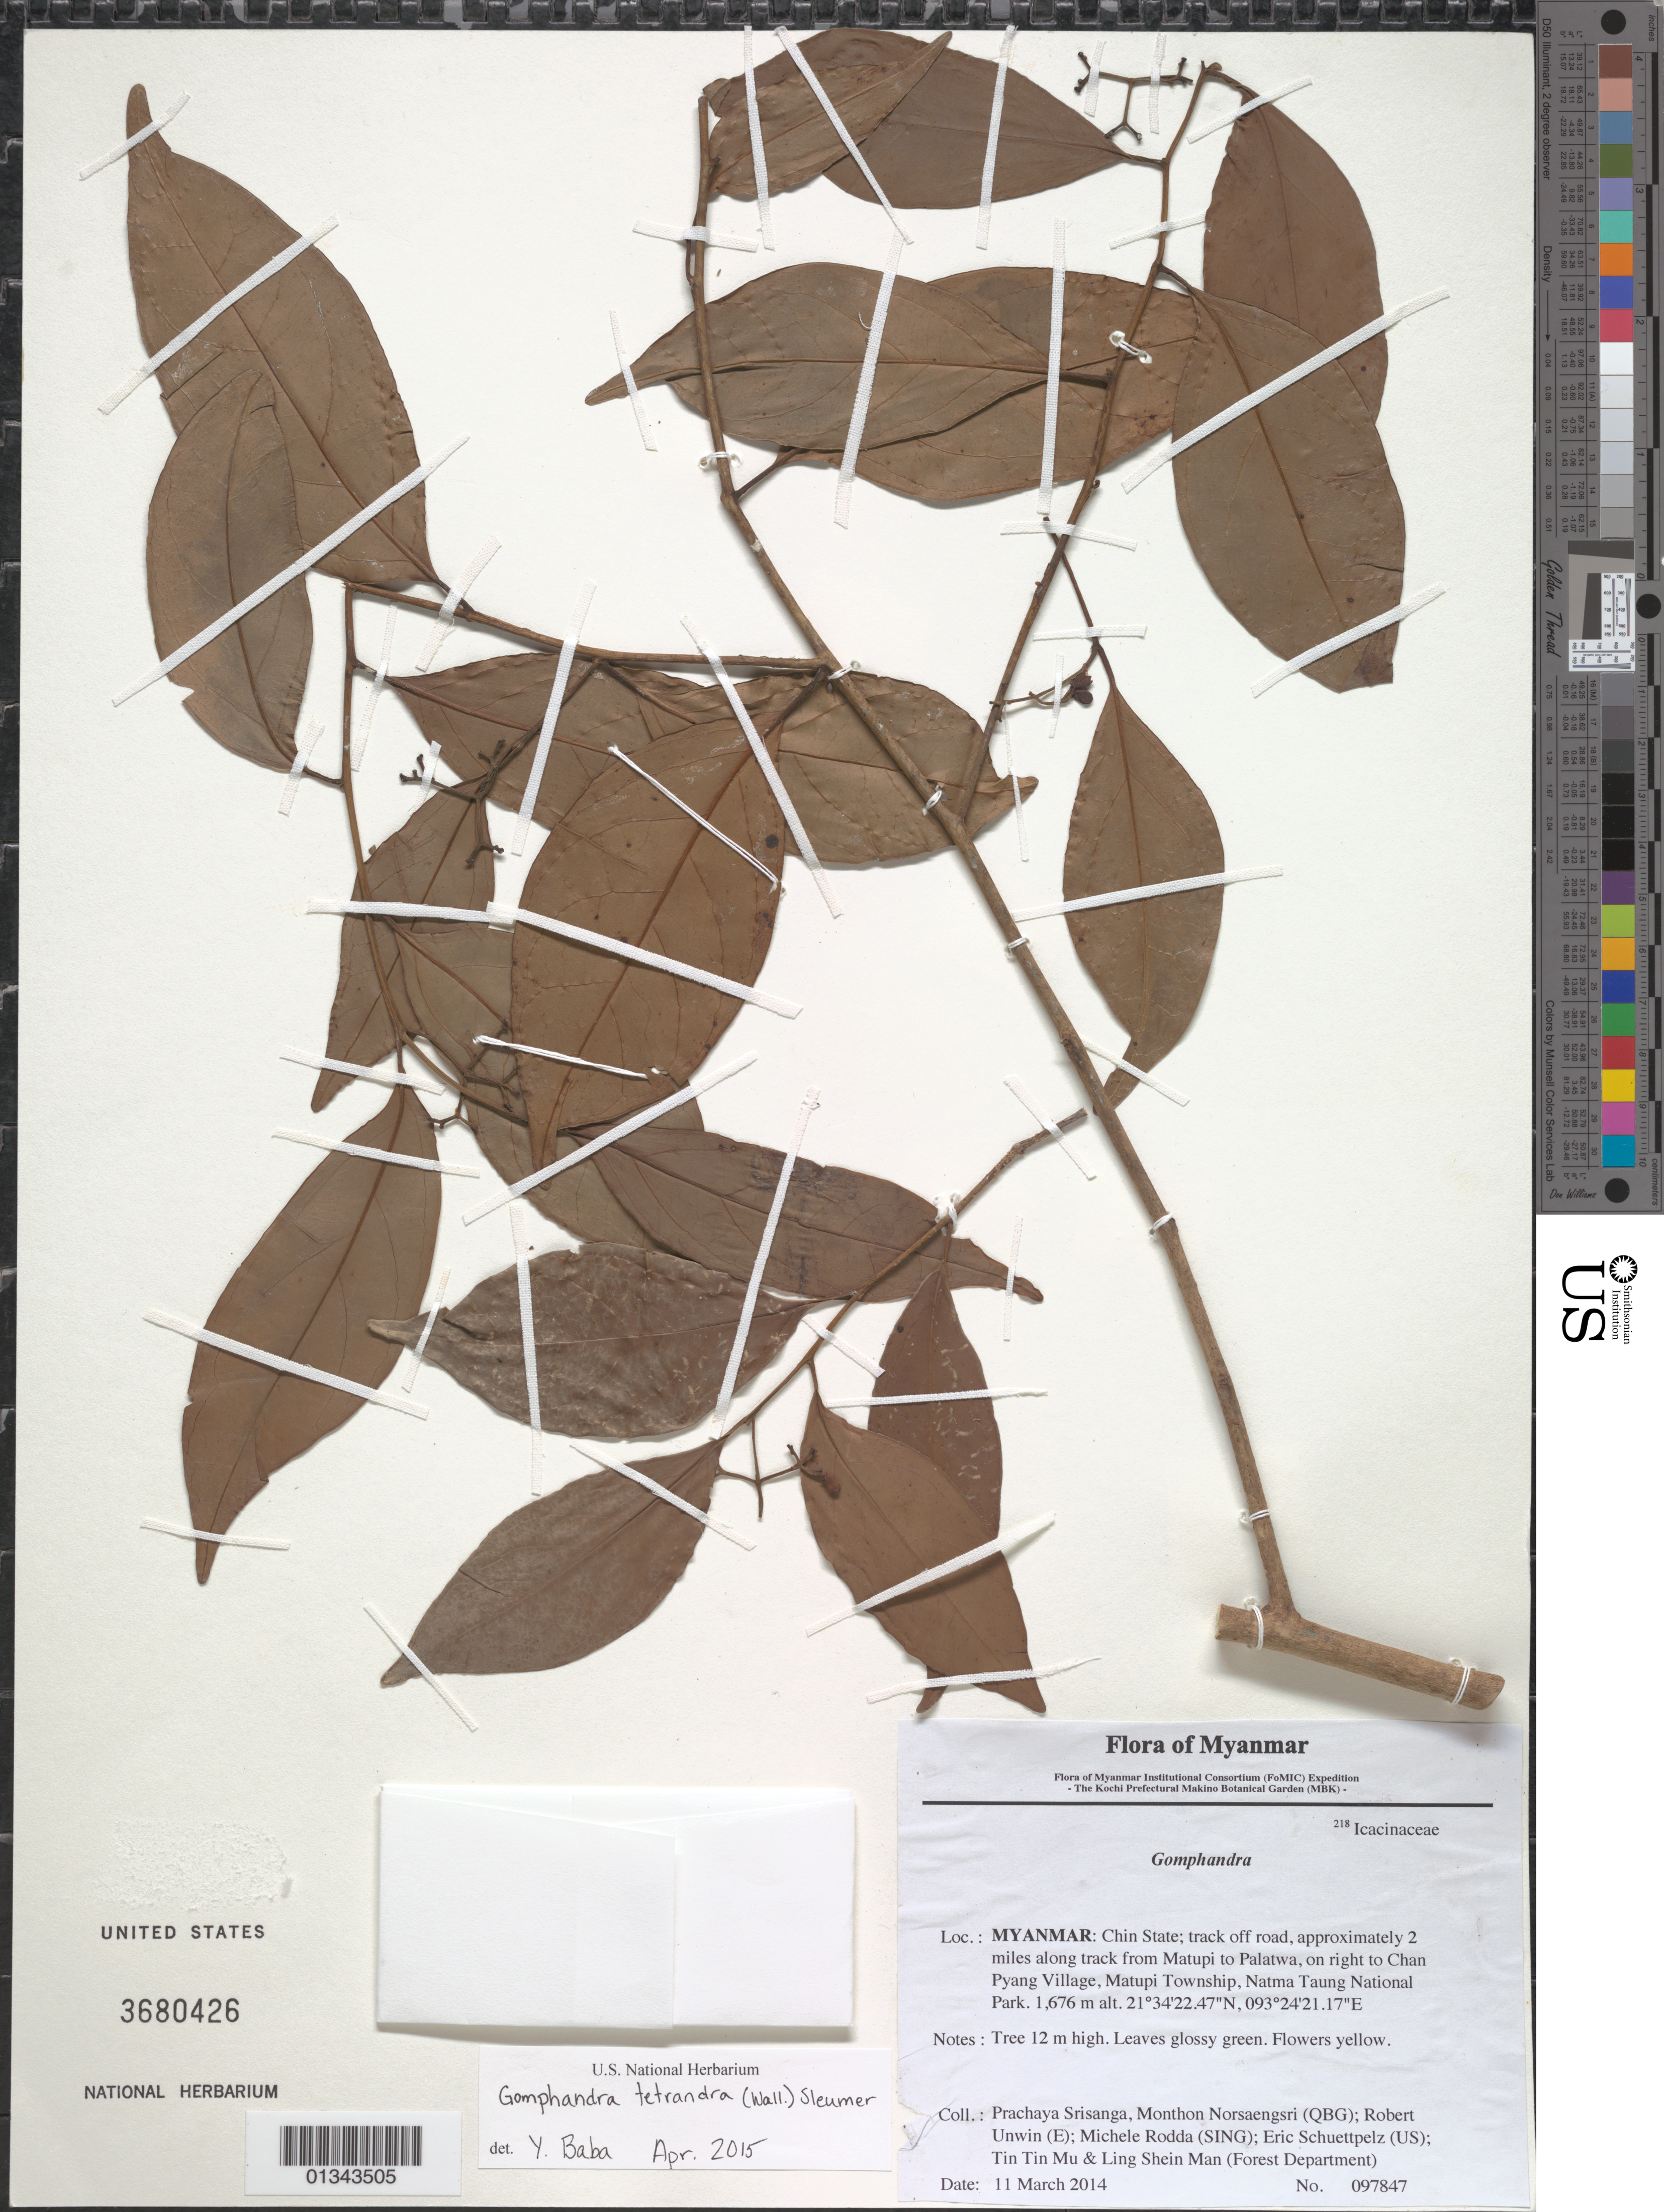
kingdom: Plantae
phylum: Tracheophyta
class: Magnoliopsida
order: Cardiopteridales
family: Stemonuraceae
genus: Gomphandra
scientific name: Gomphandra tetrandra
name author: (Wall.) Sleumer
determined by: Baba, Y.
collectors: P. Srisanga, M. Norsaengsri, R. Unwin, M. Rodda, E. Schuettpelz, Tin Tin Mu & Ling Shein Man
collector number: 97847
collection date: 2014-03-11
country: Myanmar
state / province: Chin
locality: Track off road, approximately 2 miles along track from Matupi to Palatwa, on right to Chan Pyang Village, Matupi Township, Natma Taung National Park.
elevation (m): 1676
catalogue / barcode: US 3680426